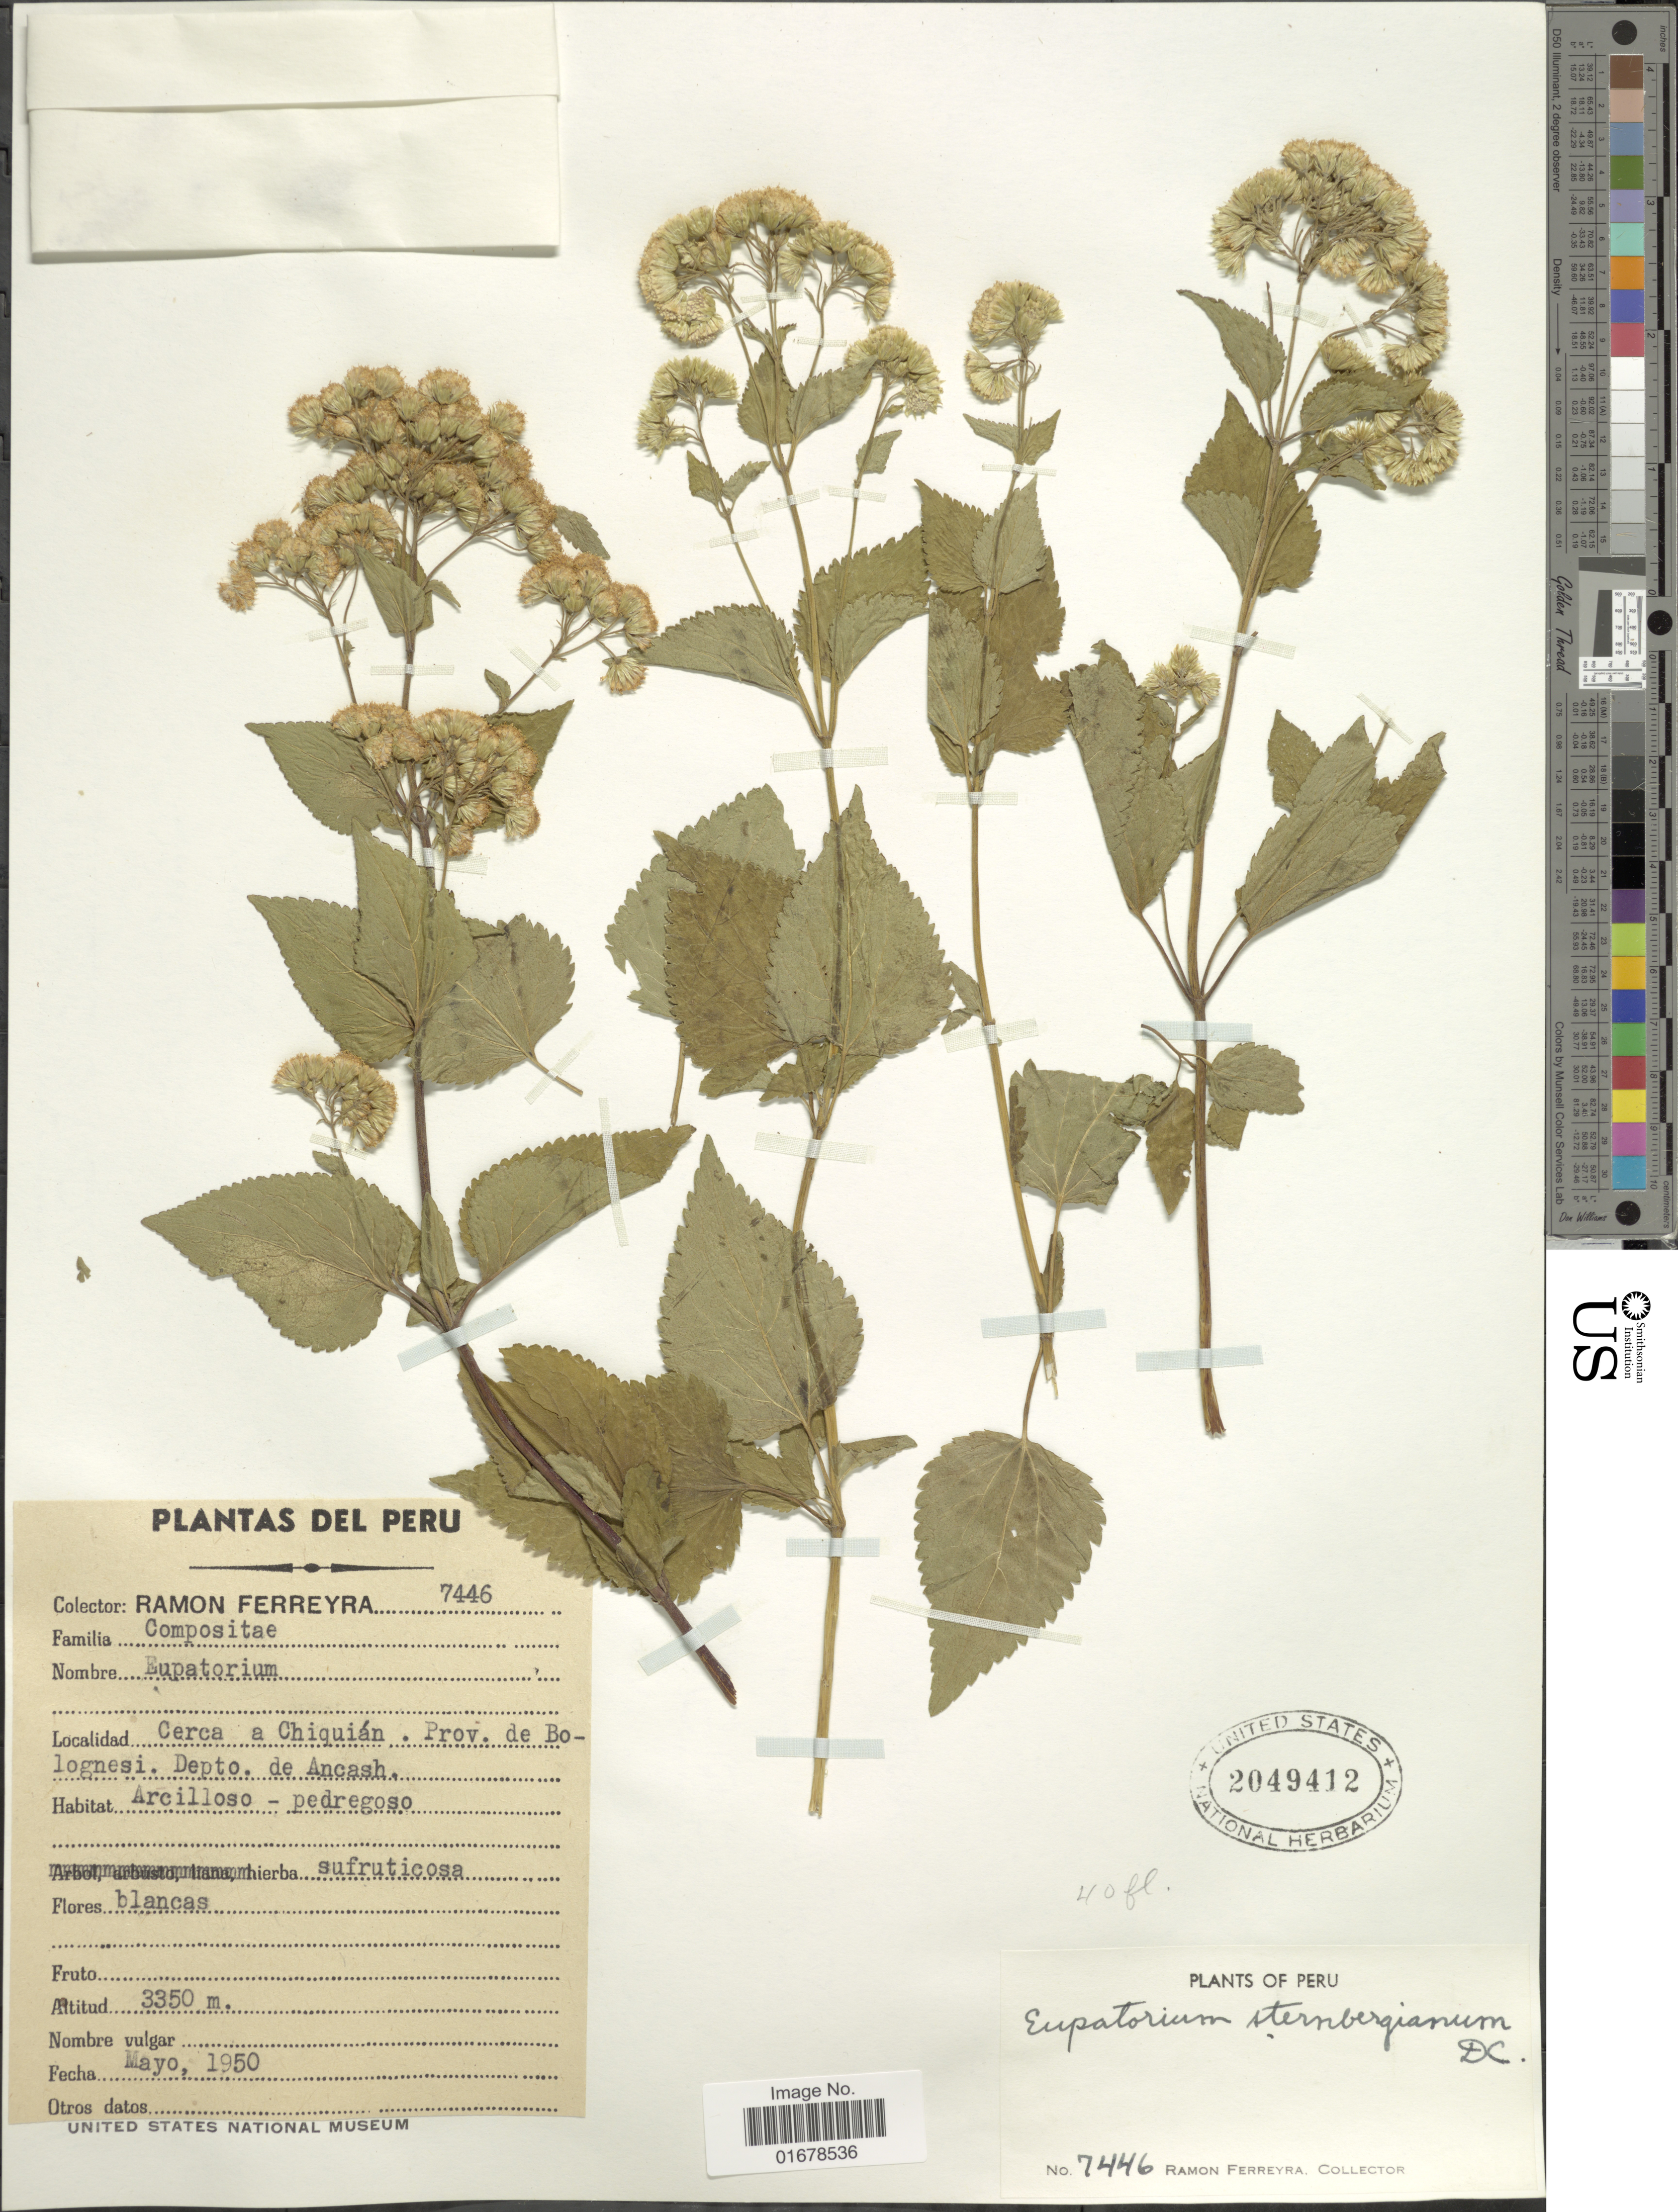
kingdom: Plantae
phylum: Tracheophyta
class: Magnoliopsida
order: Asterales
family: Asteraceae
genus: Ageratina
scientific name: Ageratina sternbergiana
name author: (DC.) R.M. King & H. Rob.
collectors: R. A. Ferreyra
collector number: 7446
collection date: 1950-05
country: Peru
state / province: Ancash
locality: Cerca a Chiquian, Prov. de Bolognesi, Depto. de Ancash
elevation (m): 3350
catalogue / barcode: US 2049412